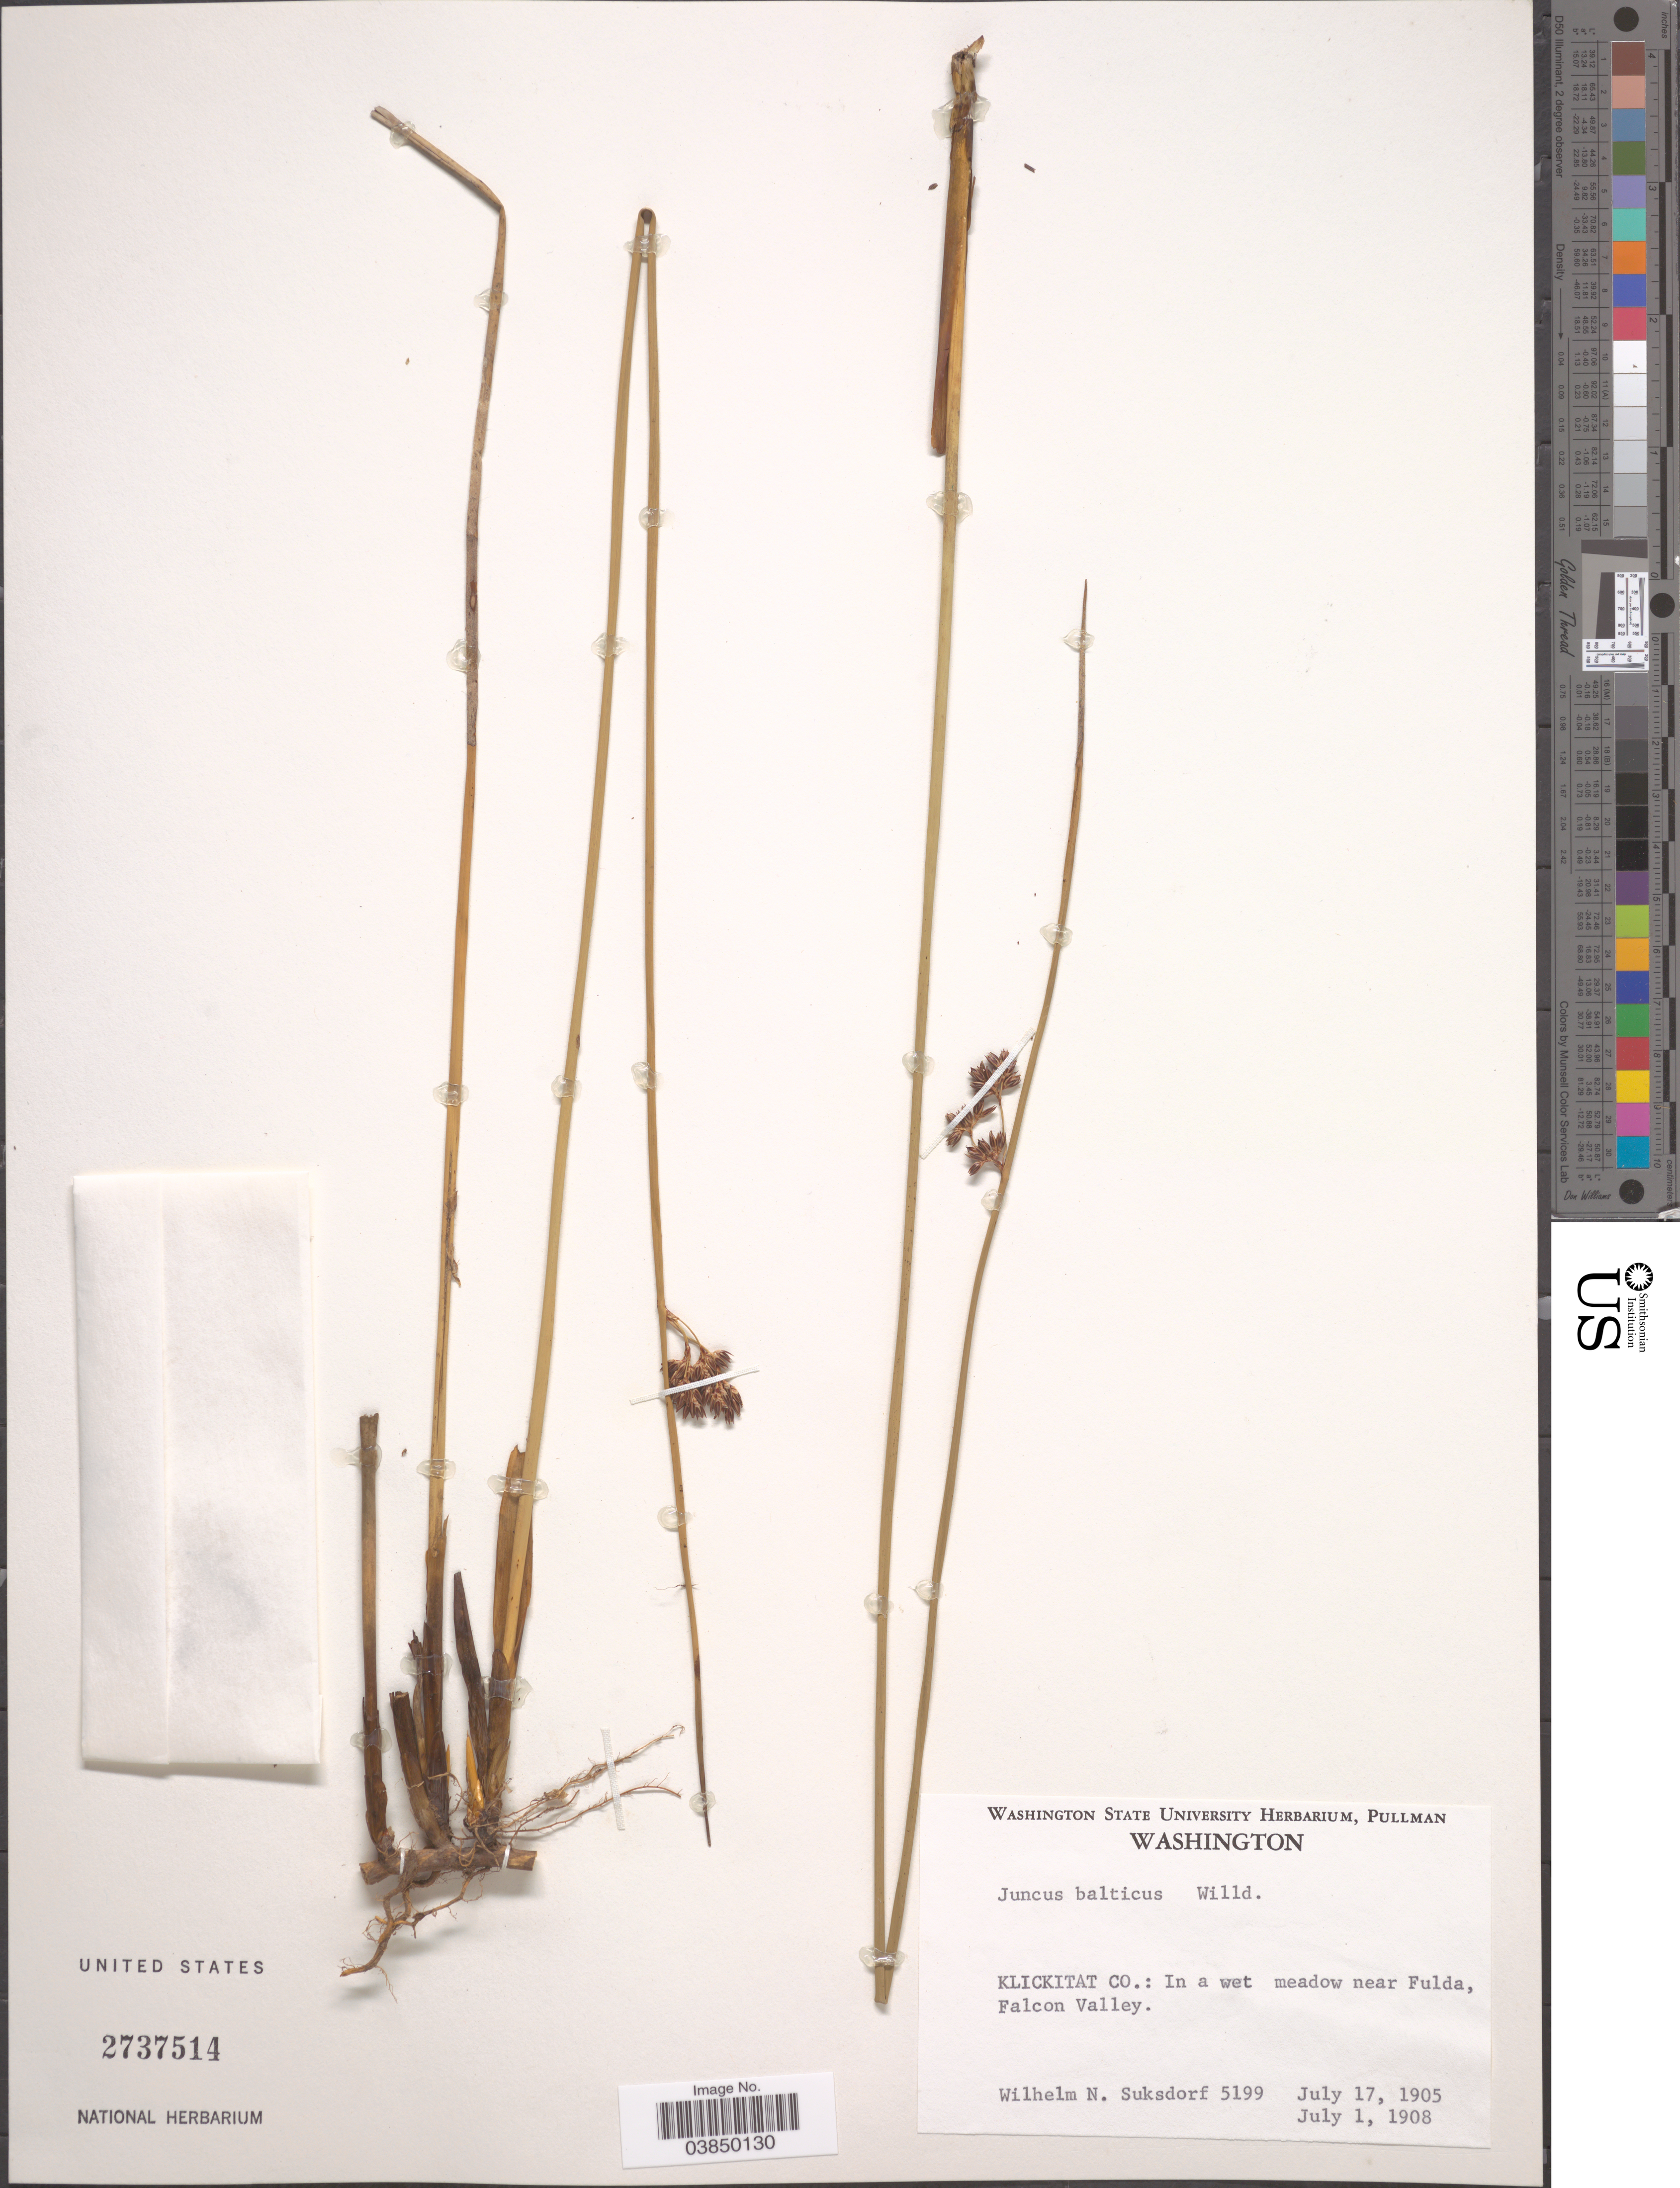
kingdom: Plantae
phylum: Tracheophyta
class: Liliopsida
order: Poales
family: Juncaceae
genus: Juncus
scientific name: Juncus balticus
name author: Willd.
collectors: W. N. Suksdorf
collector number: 5199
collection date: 1905-07-17/1908-07-01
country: United States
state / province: Washington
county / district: Klickitat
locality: Klickitat Co.: In a wet meadow near Fulda, Falcon Valley.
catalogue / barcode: US 2737514